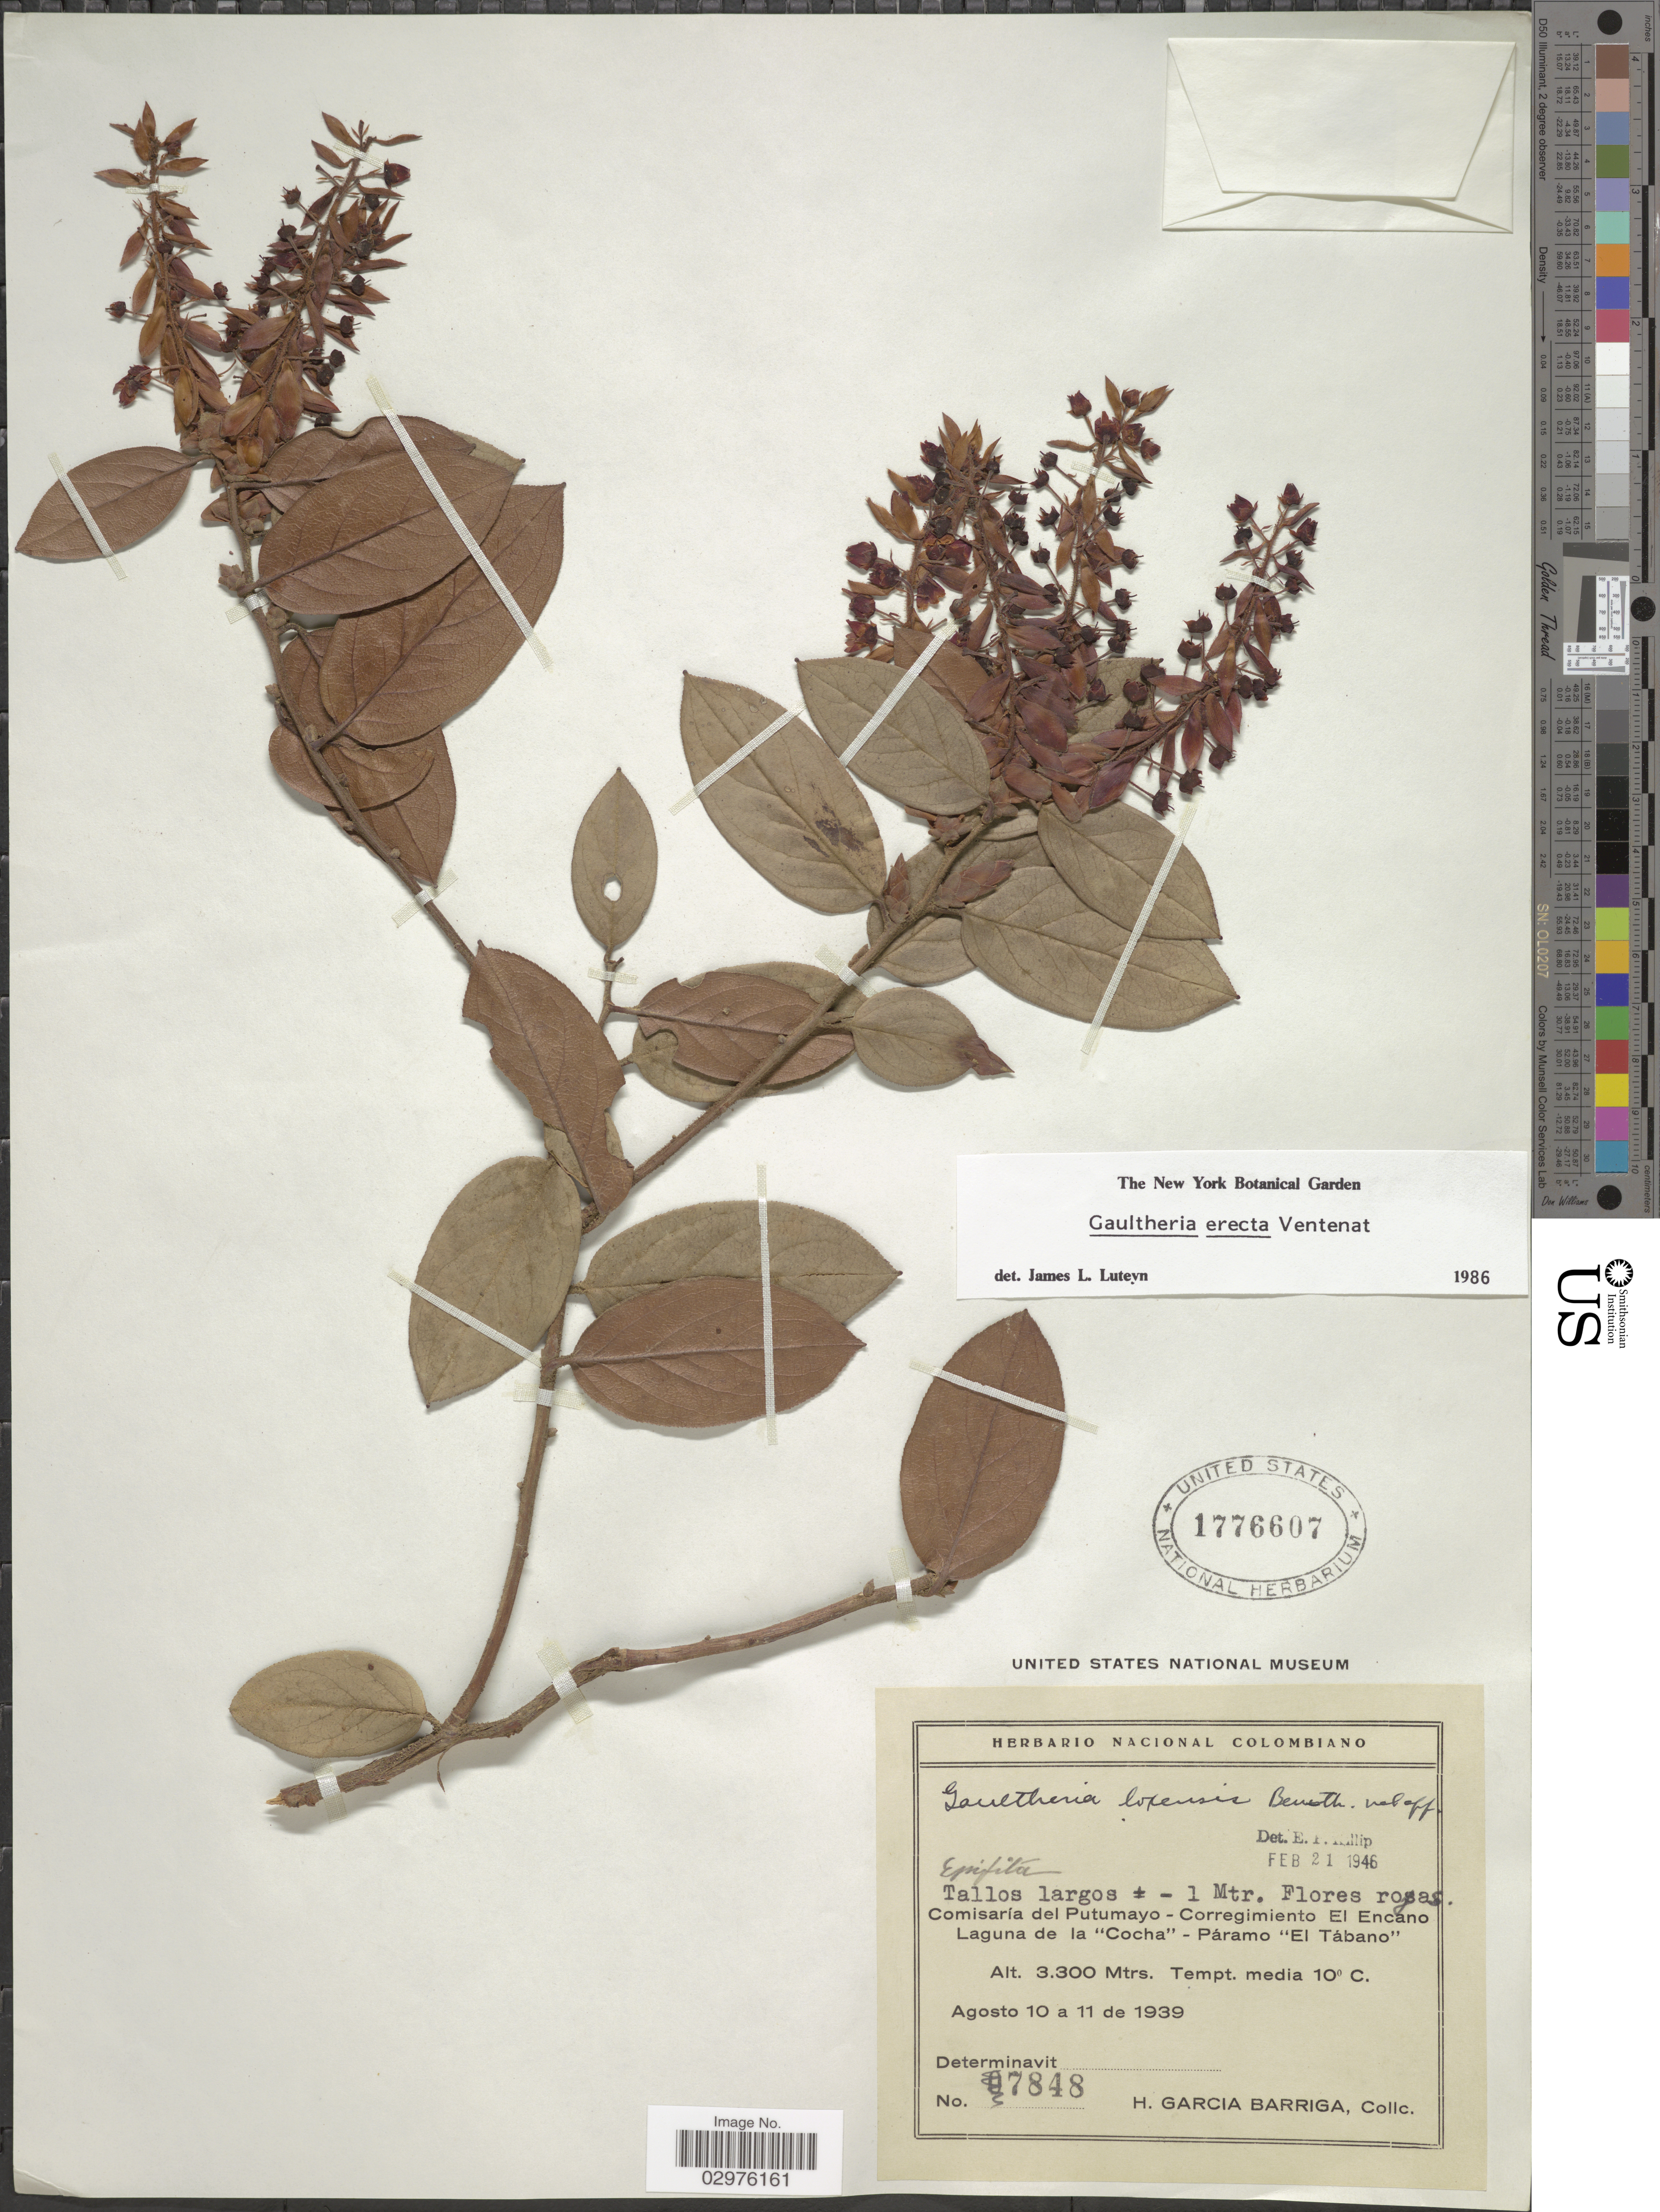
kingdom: Plantae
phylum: Tracheophyta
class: Magnoliopsida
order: Ericales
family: Ericaceae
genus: Gaultheria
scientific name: Gaultheria erecta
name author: Vent.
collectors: H. García Barriga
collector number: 7848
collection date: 1939-08-10/1939-08-11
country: Colombia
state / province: Putumayo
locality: Comisaría del Putumayo - Corregimiento El Encano. Laguna de la "Cocha" - Páramo "El Tábano".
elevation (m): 3300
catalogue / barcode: US 1776607